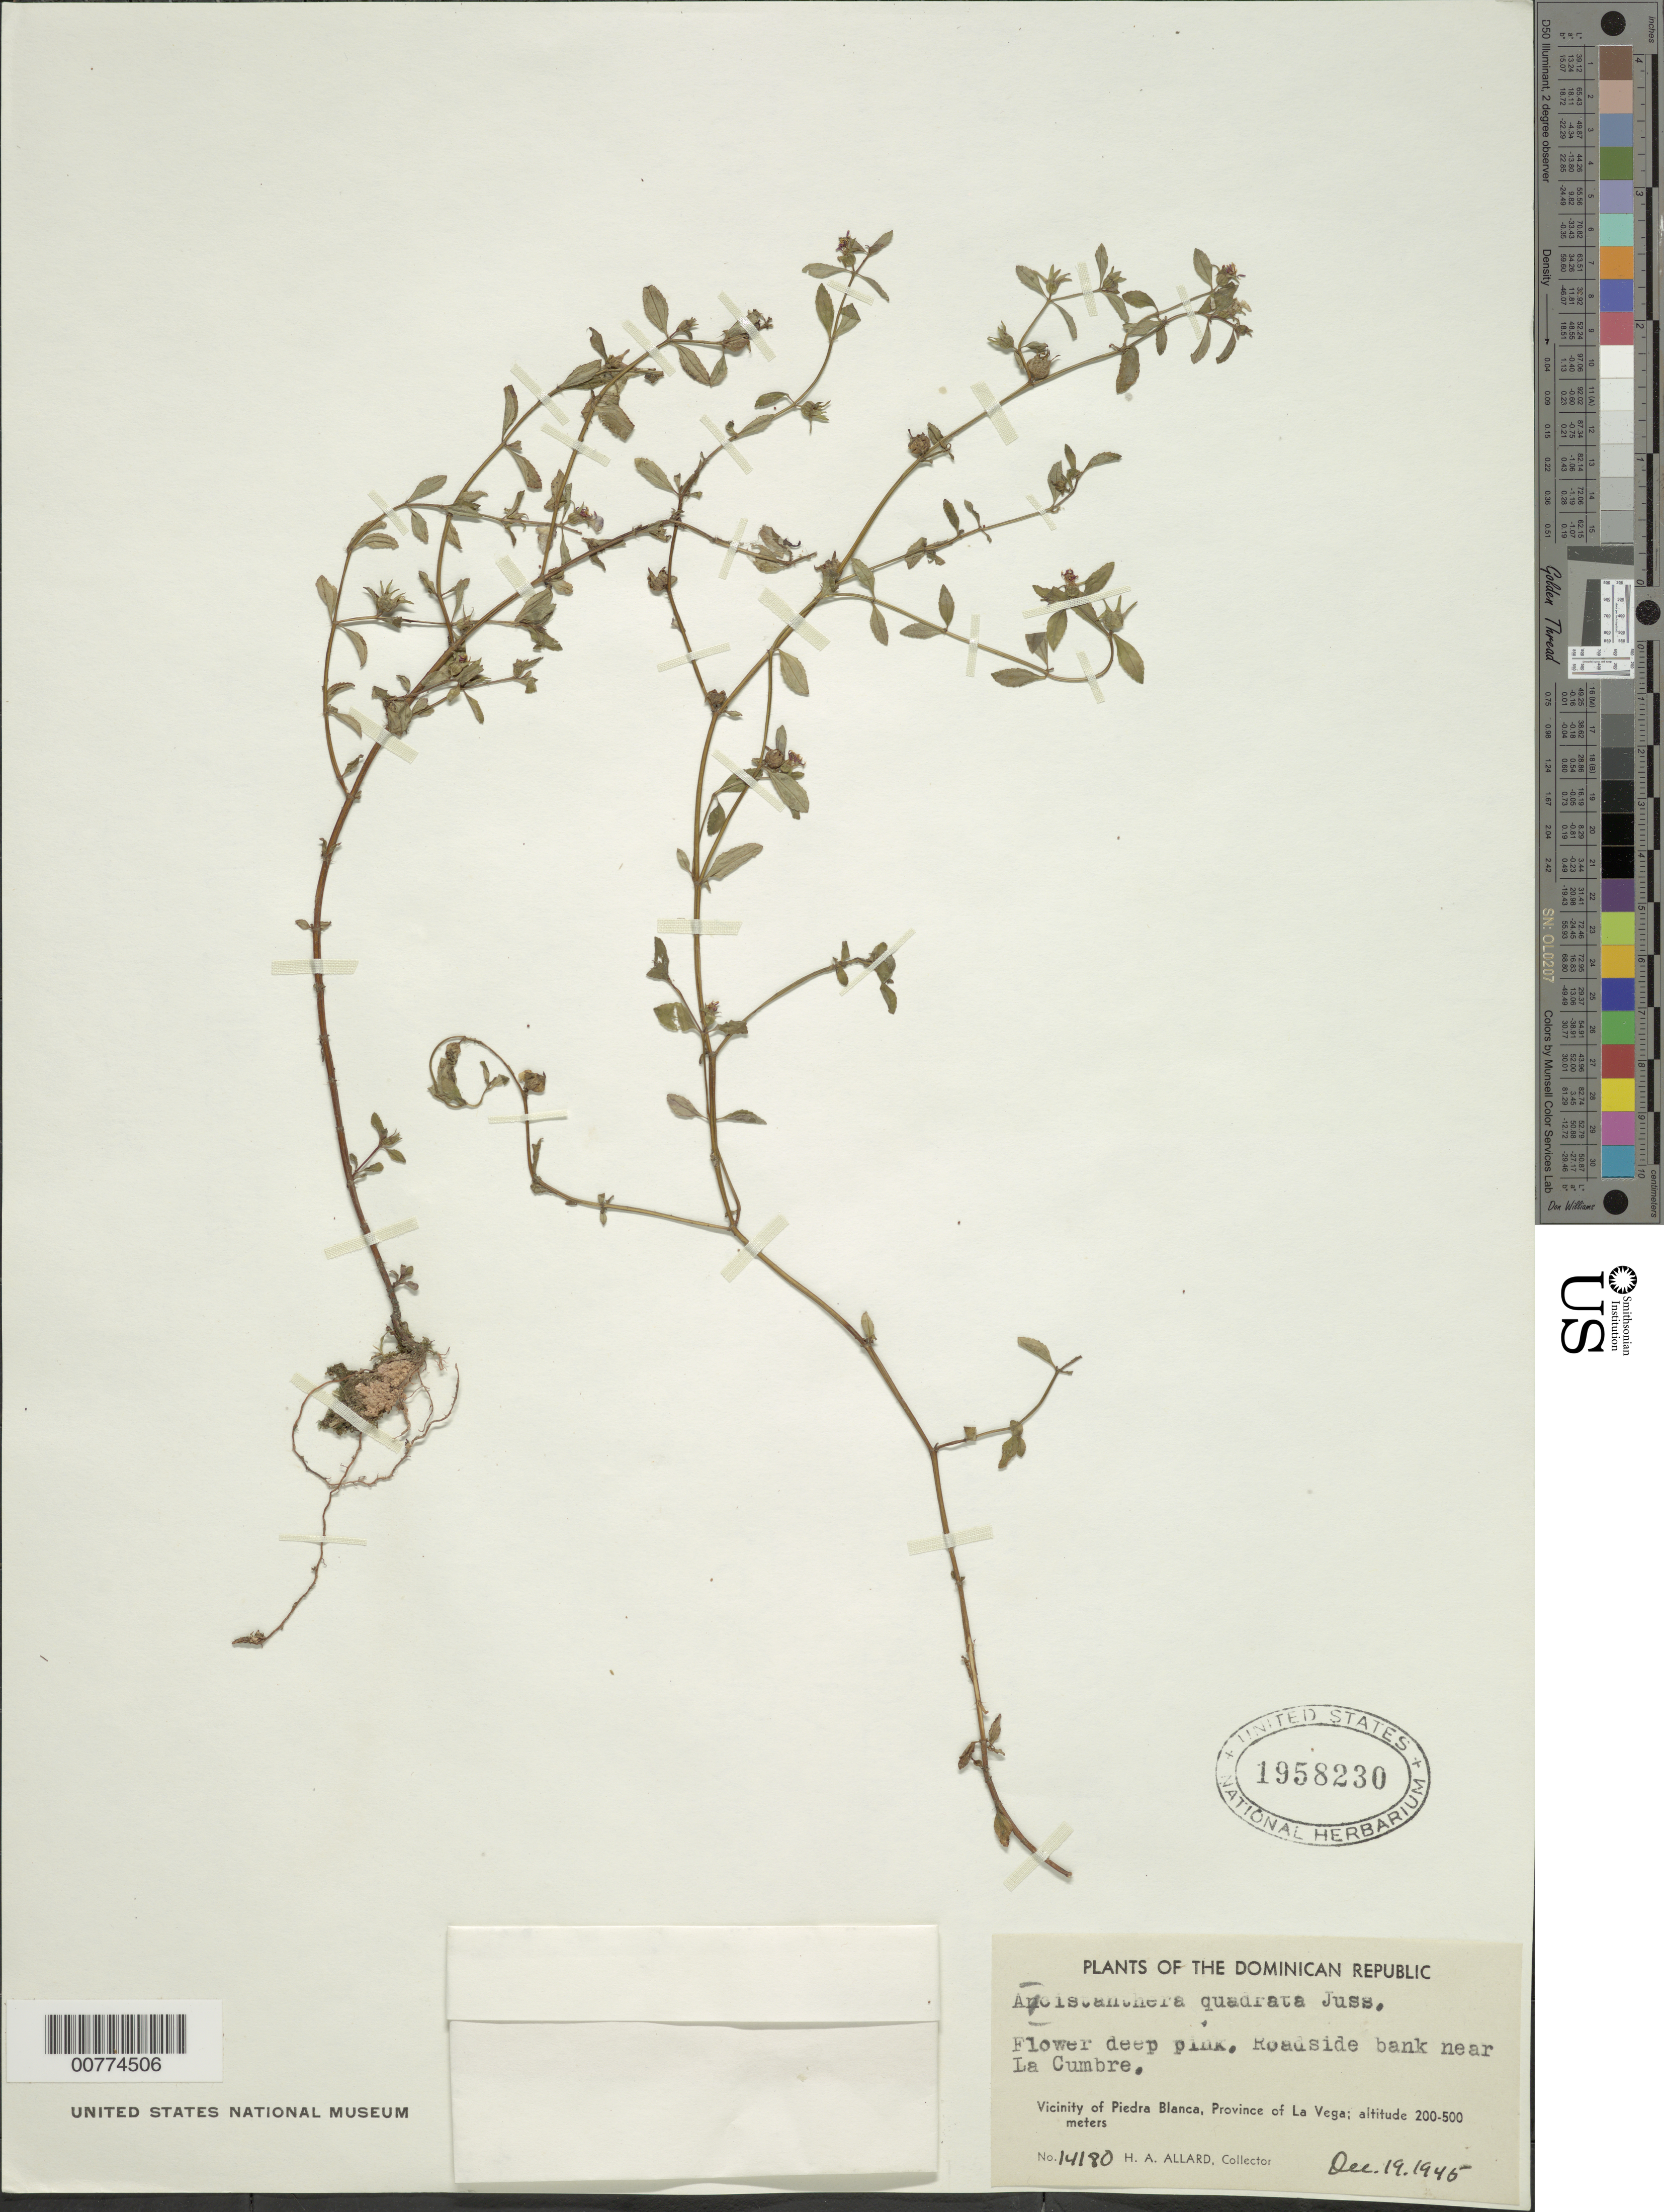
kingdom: Plantae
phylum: Tracheophyta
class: Magnoliopsida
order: Myrtales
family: Melastomataceae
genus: Acisanthera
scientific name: Acisanthera erecta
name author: Gleason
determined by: Nunes da Silva, Diego, (RB), Jardim Botanico do Rio de Janeiro - Herbario (BRAZIL)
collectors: H. A. Allard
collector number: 14180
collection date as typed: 19 Dec 1945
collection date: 1945-12-19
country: Dominican Republic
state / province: La Vega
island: Hispaniola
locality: Vicinity of Piedra Blanca, near La Cumbre.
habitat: Roadside bank.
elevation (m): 200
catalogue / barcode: US 1958230